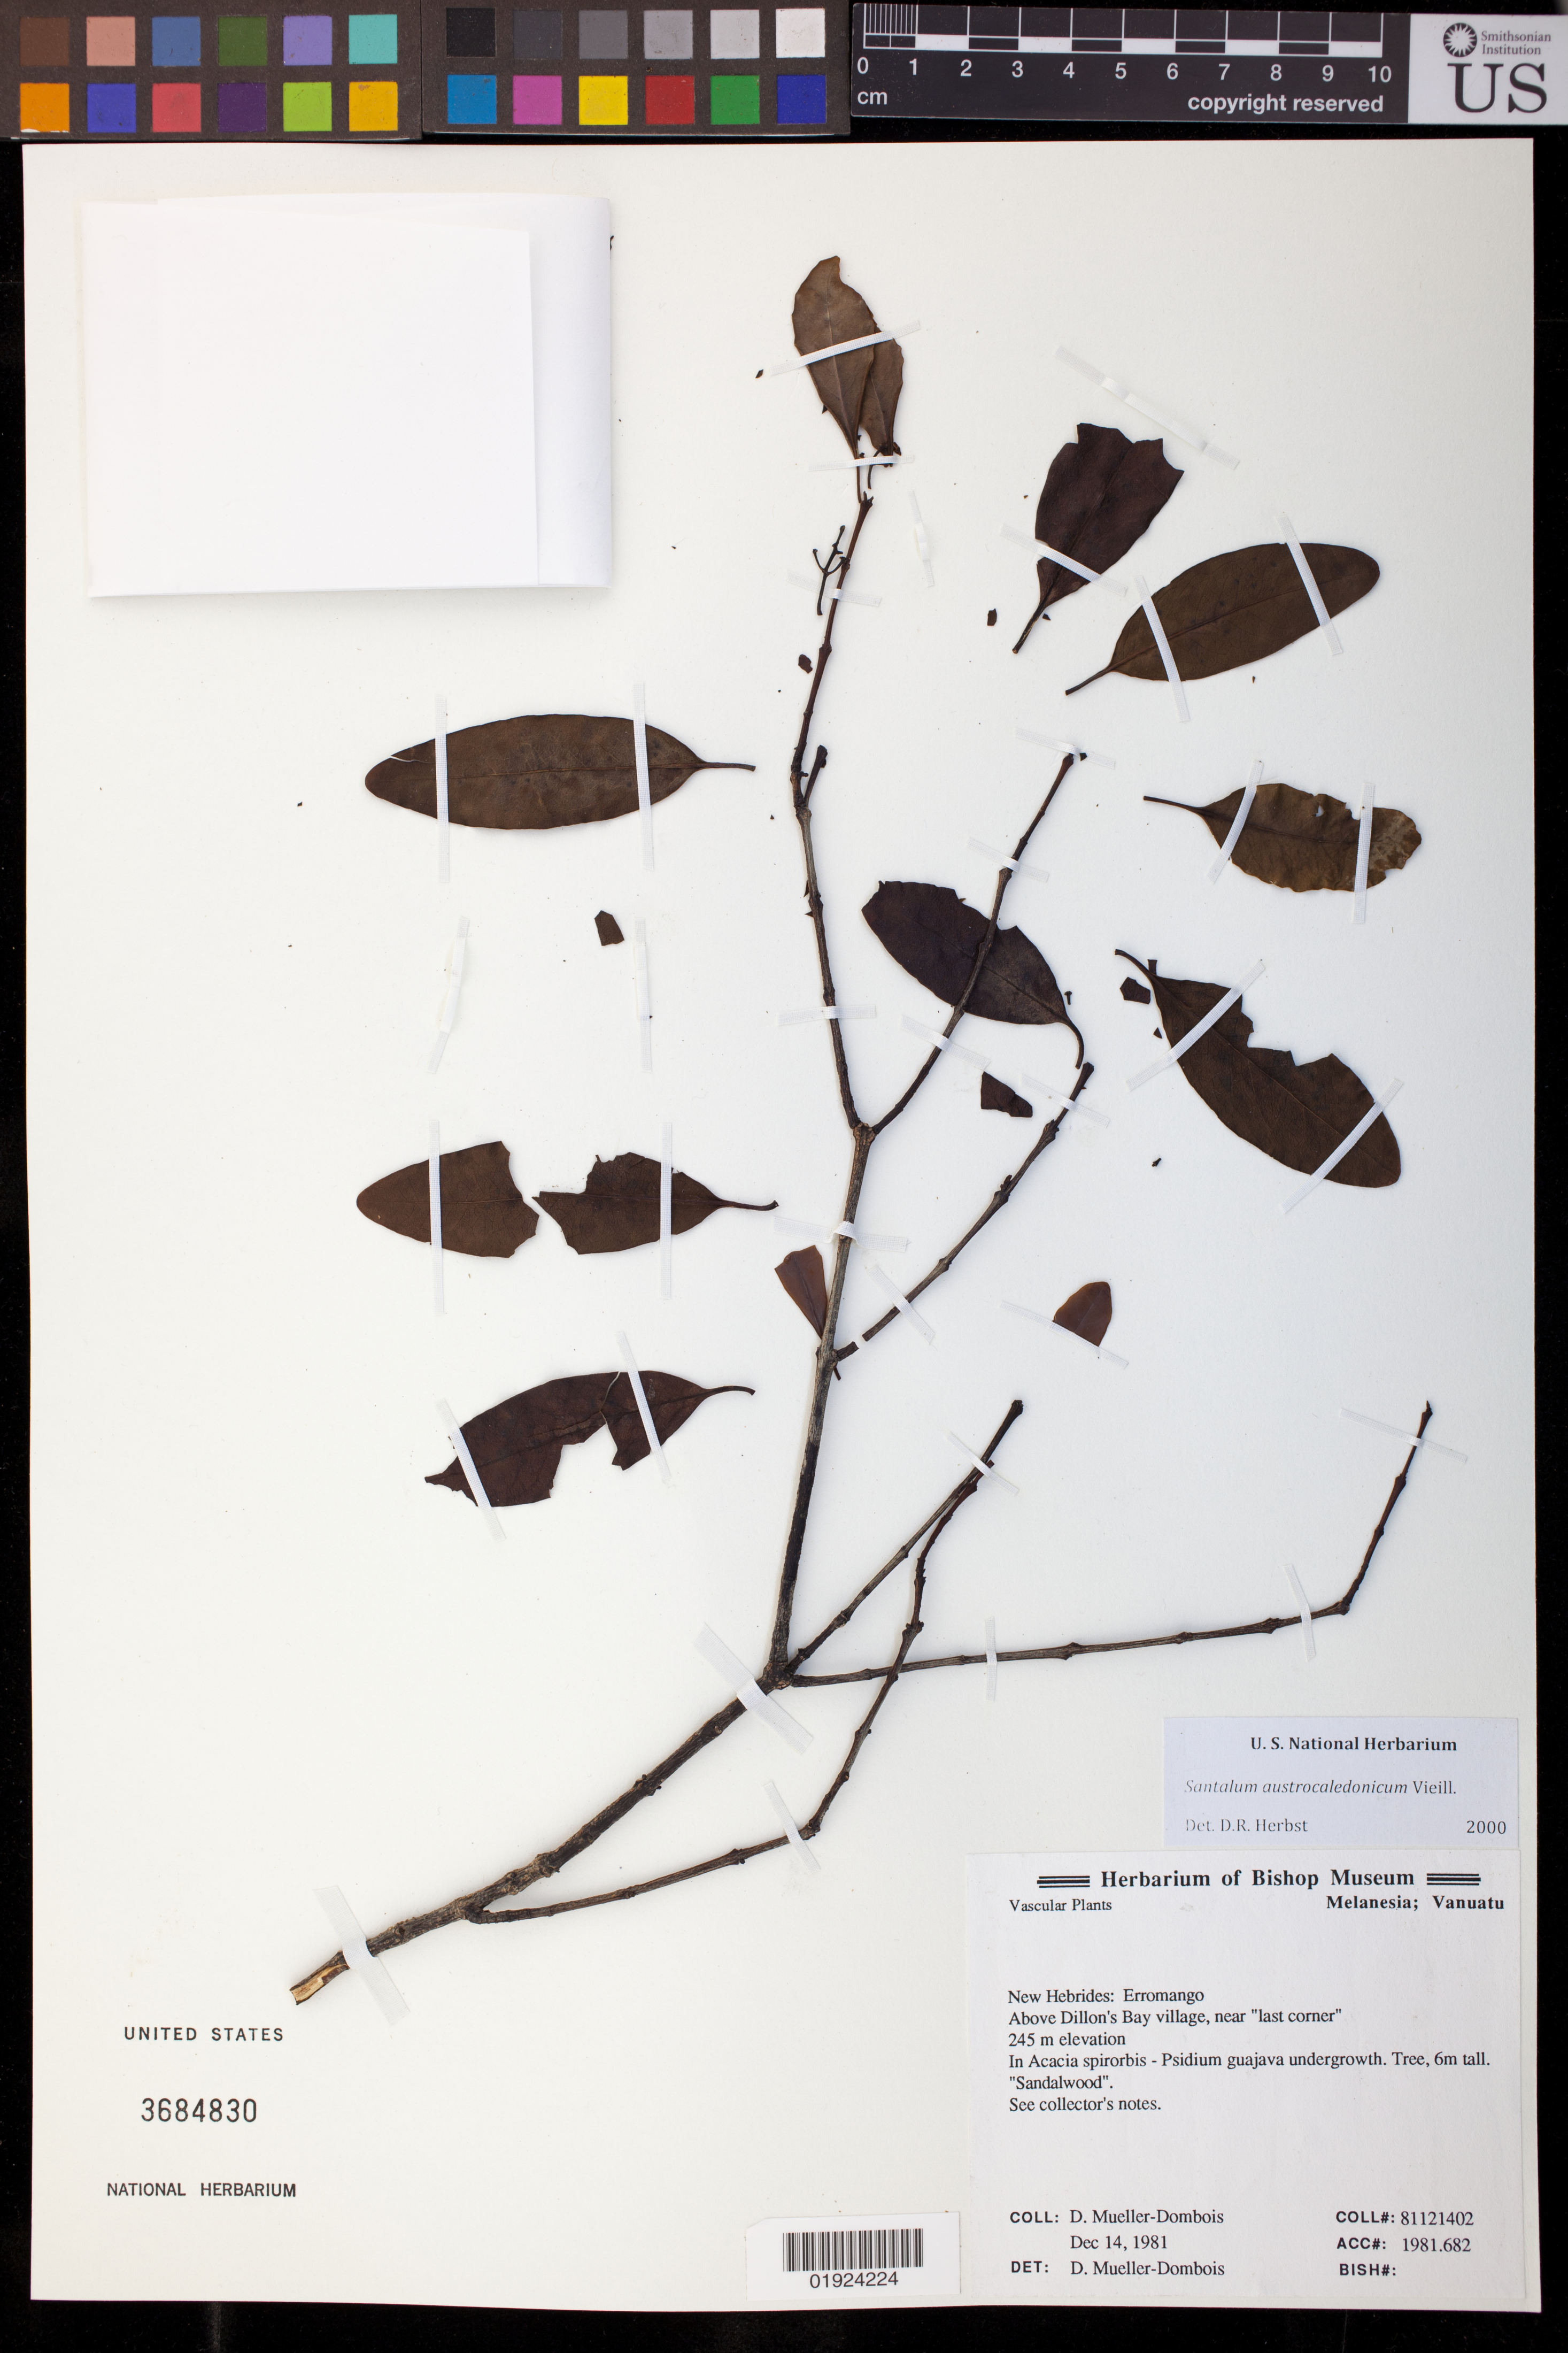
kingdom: Plantae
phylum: Tracheophyta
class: Magnoliopsida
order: Santalales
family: Santalaceae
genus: Santalum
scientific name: Santalum austrocaledonicum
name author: Vieill.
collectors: D. Mueller-Dombois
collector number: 81121402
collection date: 1981-12-14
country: Vanuatu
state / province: Erromango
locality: Dillon's Bay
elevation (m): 245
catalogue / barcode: US 3684830